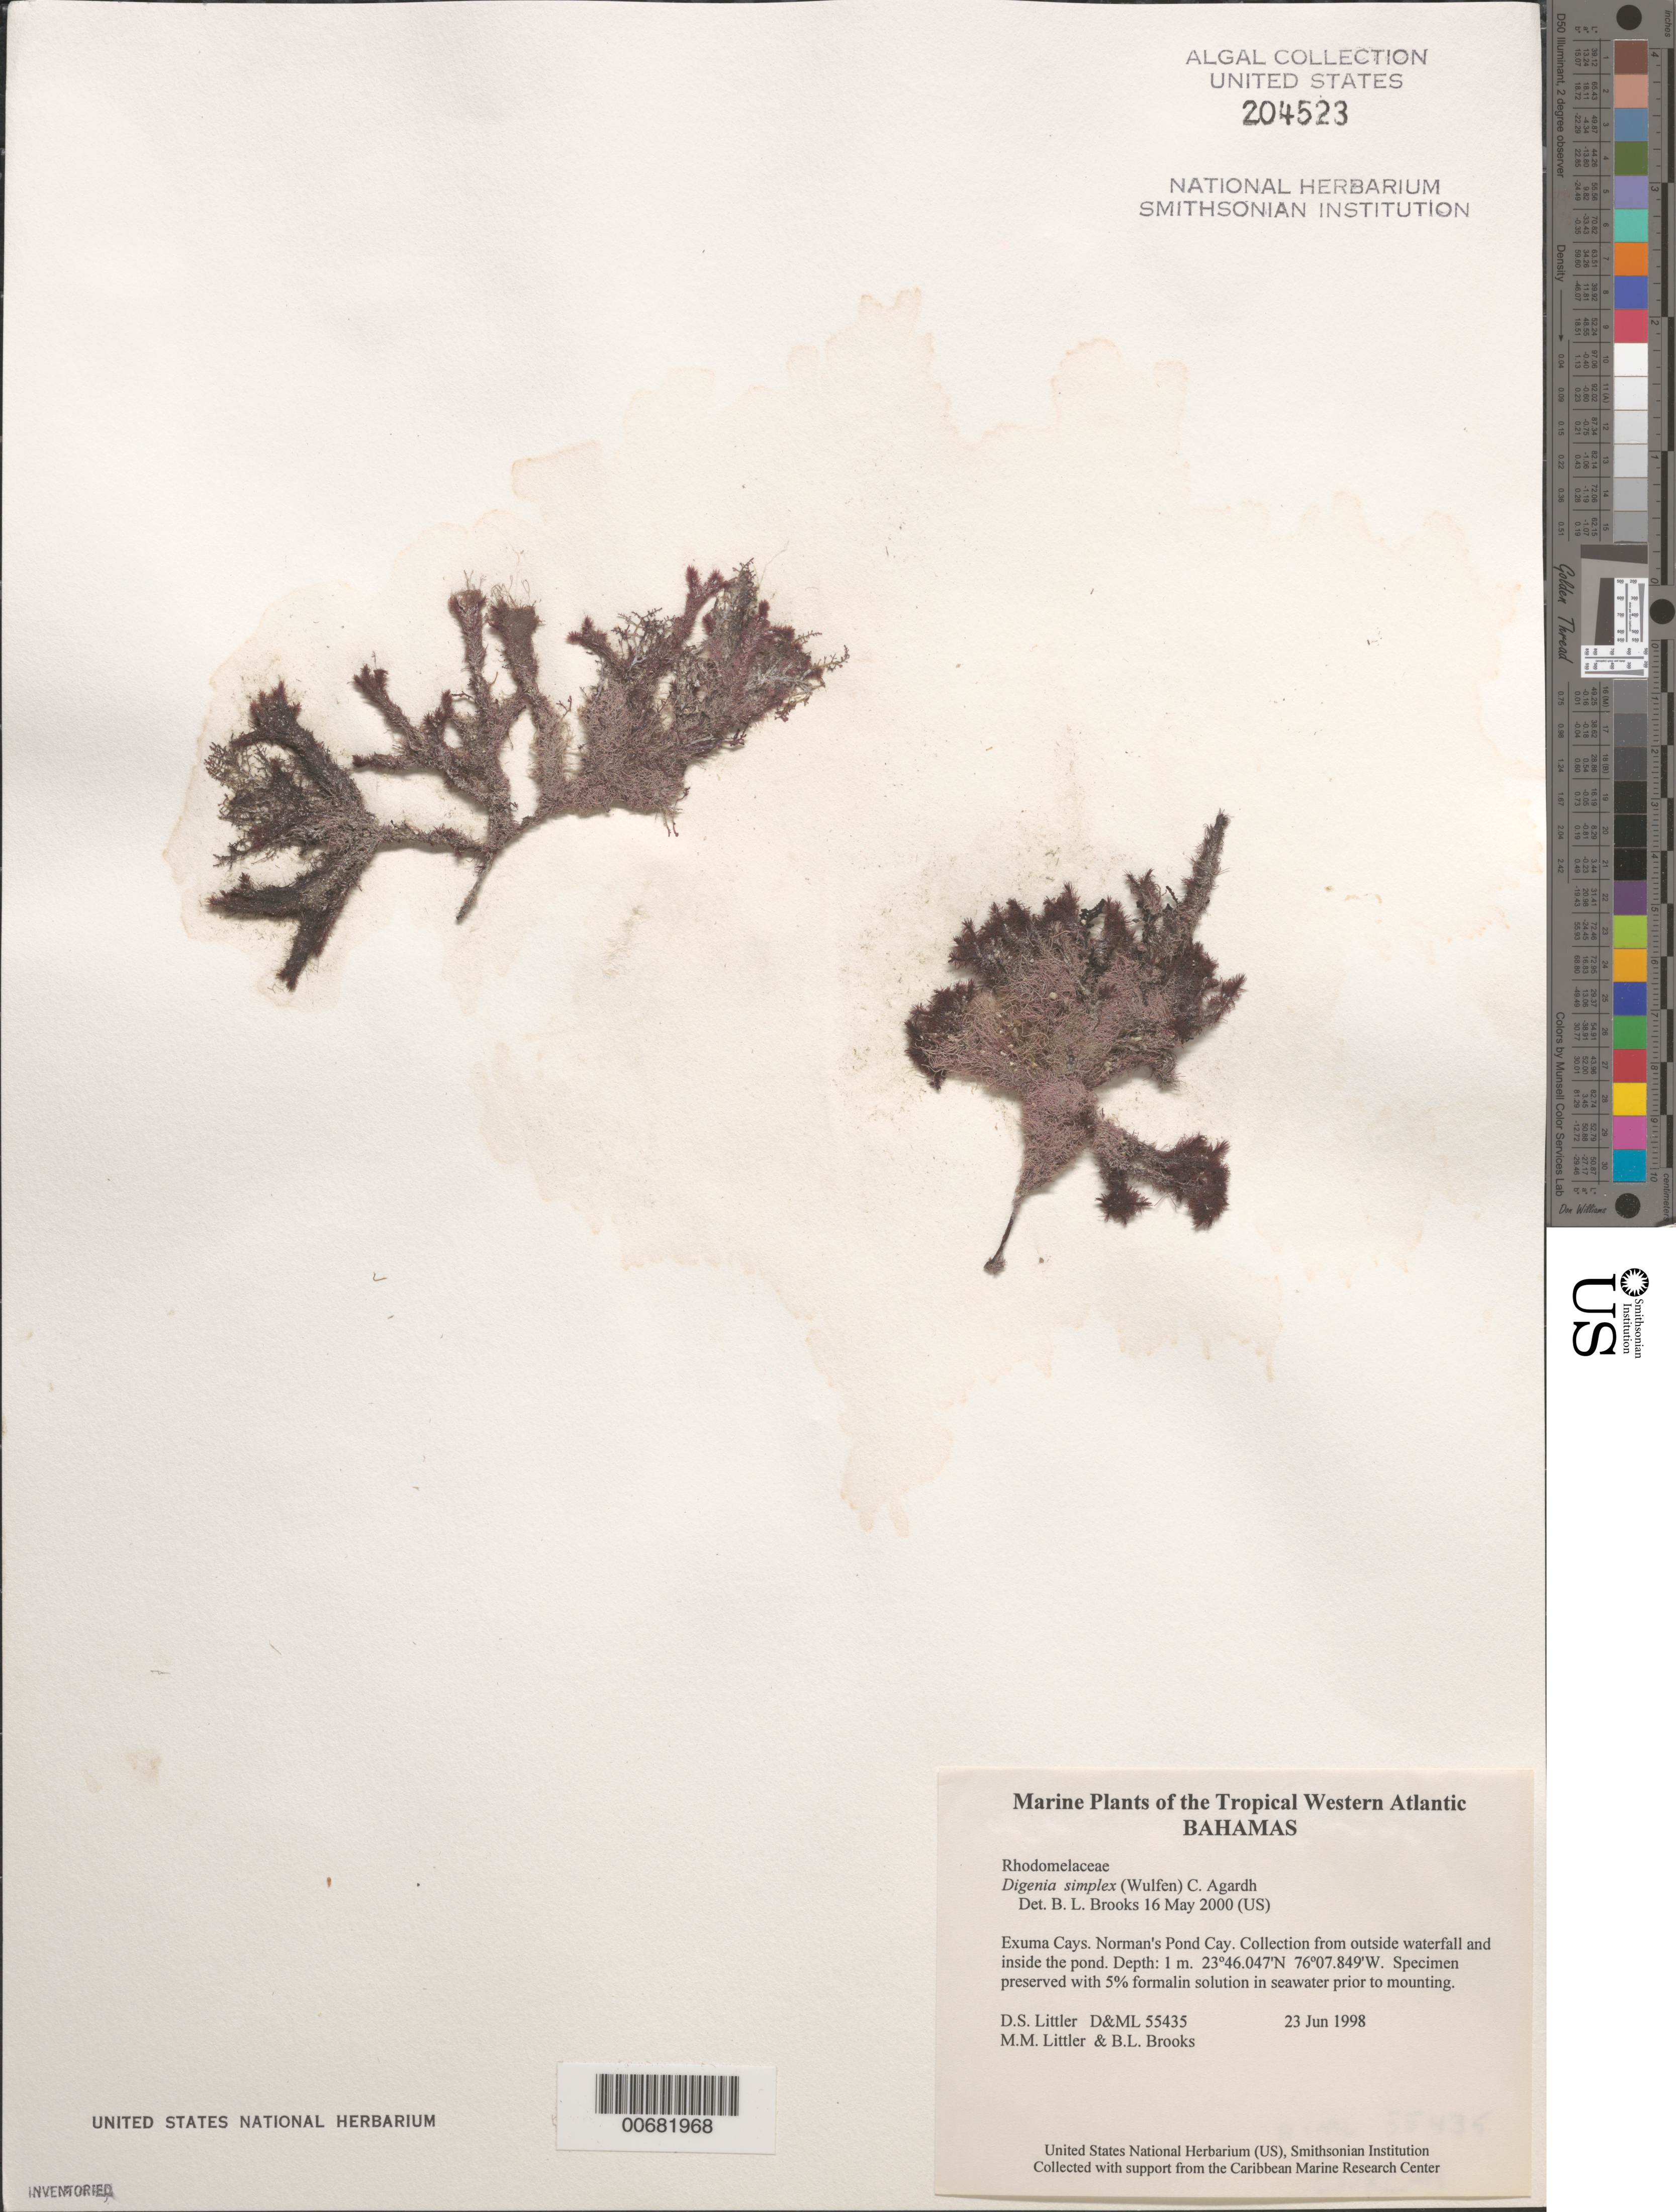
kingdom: Plantae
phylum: Rhodophyta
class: Florideophyceae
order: Ceramiales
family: Rhodomelaceae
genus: Digenea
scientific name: Digenea simplex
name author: (Wulfen) C. Agardh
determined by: Brooks, B. L., (BOT), Smithsonian Institution - National Museum of Natural History (UNITED STATES)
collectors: D. S. Littler, M. M. Littler & B. Brooks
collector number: D&ML 55435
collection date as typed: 23 Jun 1998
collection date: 1998-06-23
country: Bahamas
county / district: Exuma District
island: Norman's Pond Cay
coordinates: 23 46.047' N, 76 07.849' W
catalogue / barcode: US 204523